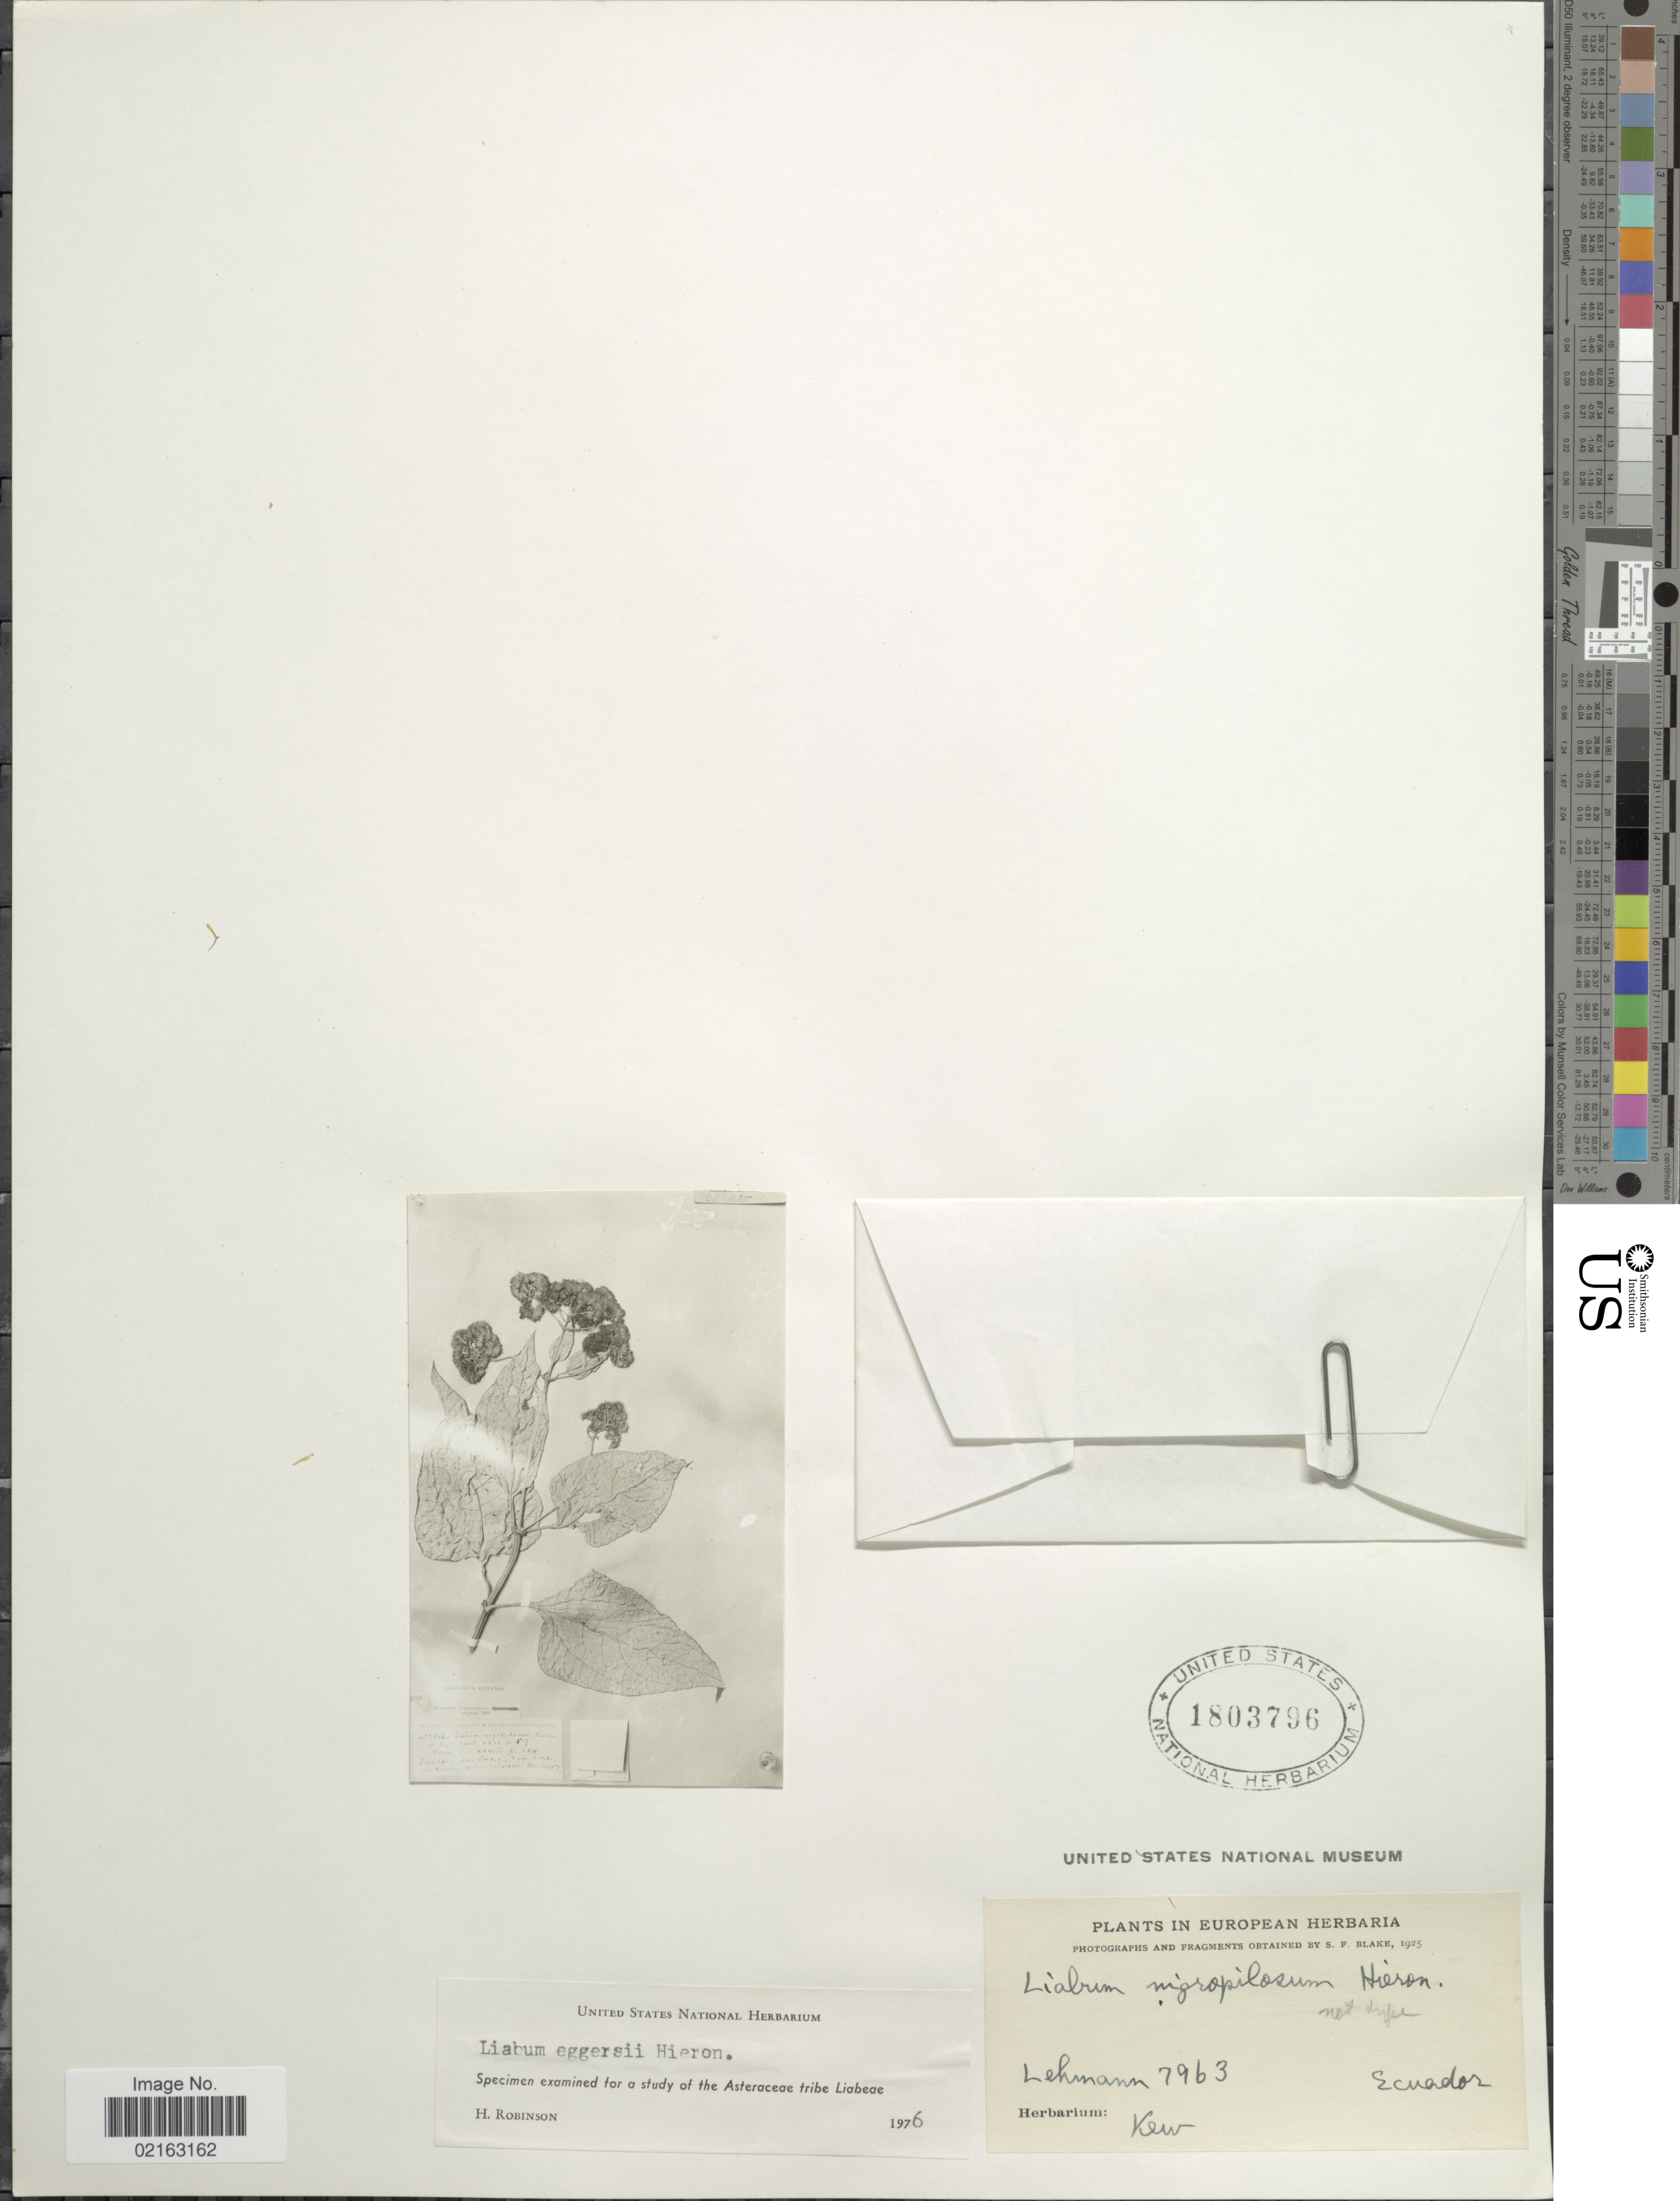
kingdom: Plantae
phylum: Tracheophyta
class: Magnoliopsida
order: Asterales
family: Asteraceae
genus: Liabum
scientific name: Liabum eggersii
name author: Hieron.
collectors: -. Lehmann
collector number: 7963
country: Ecuador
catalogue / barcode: US 1803796